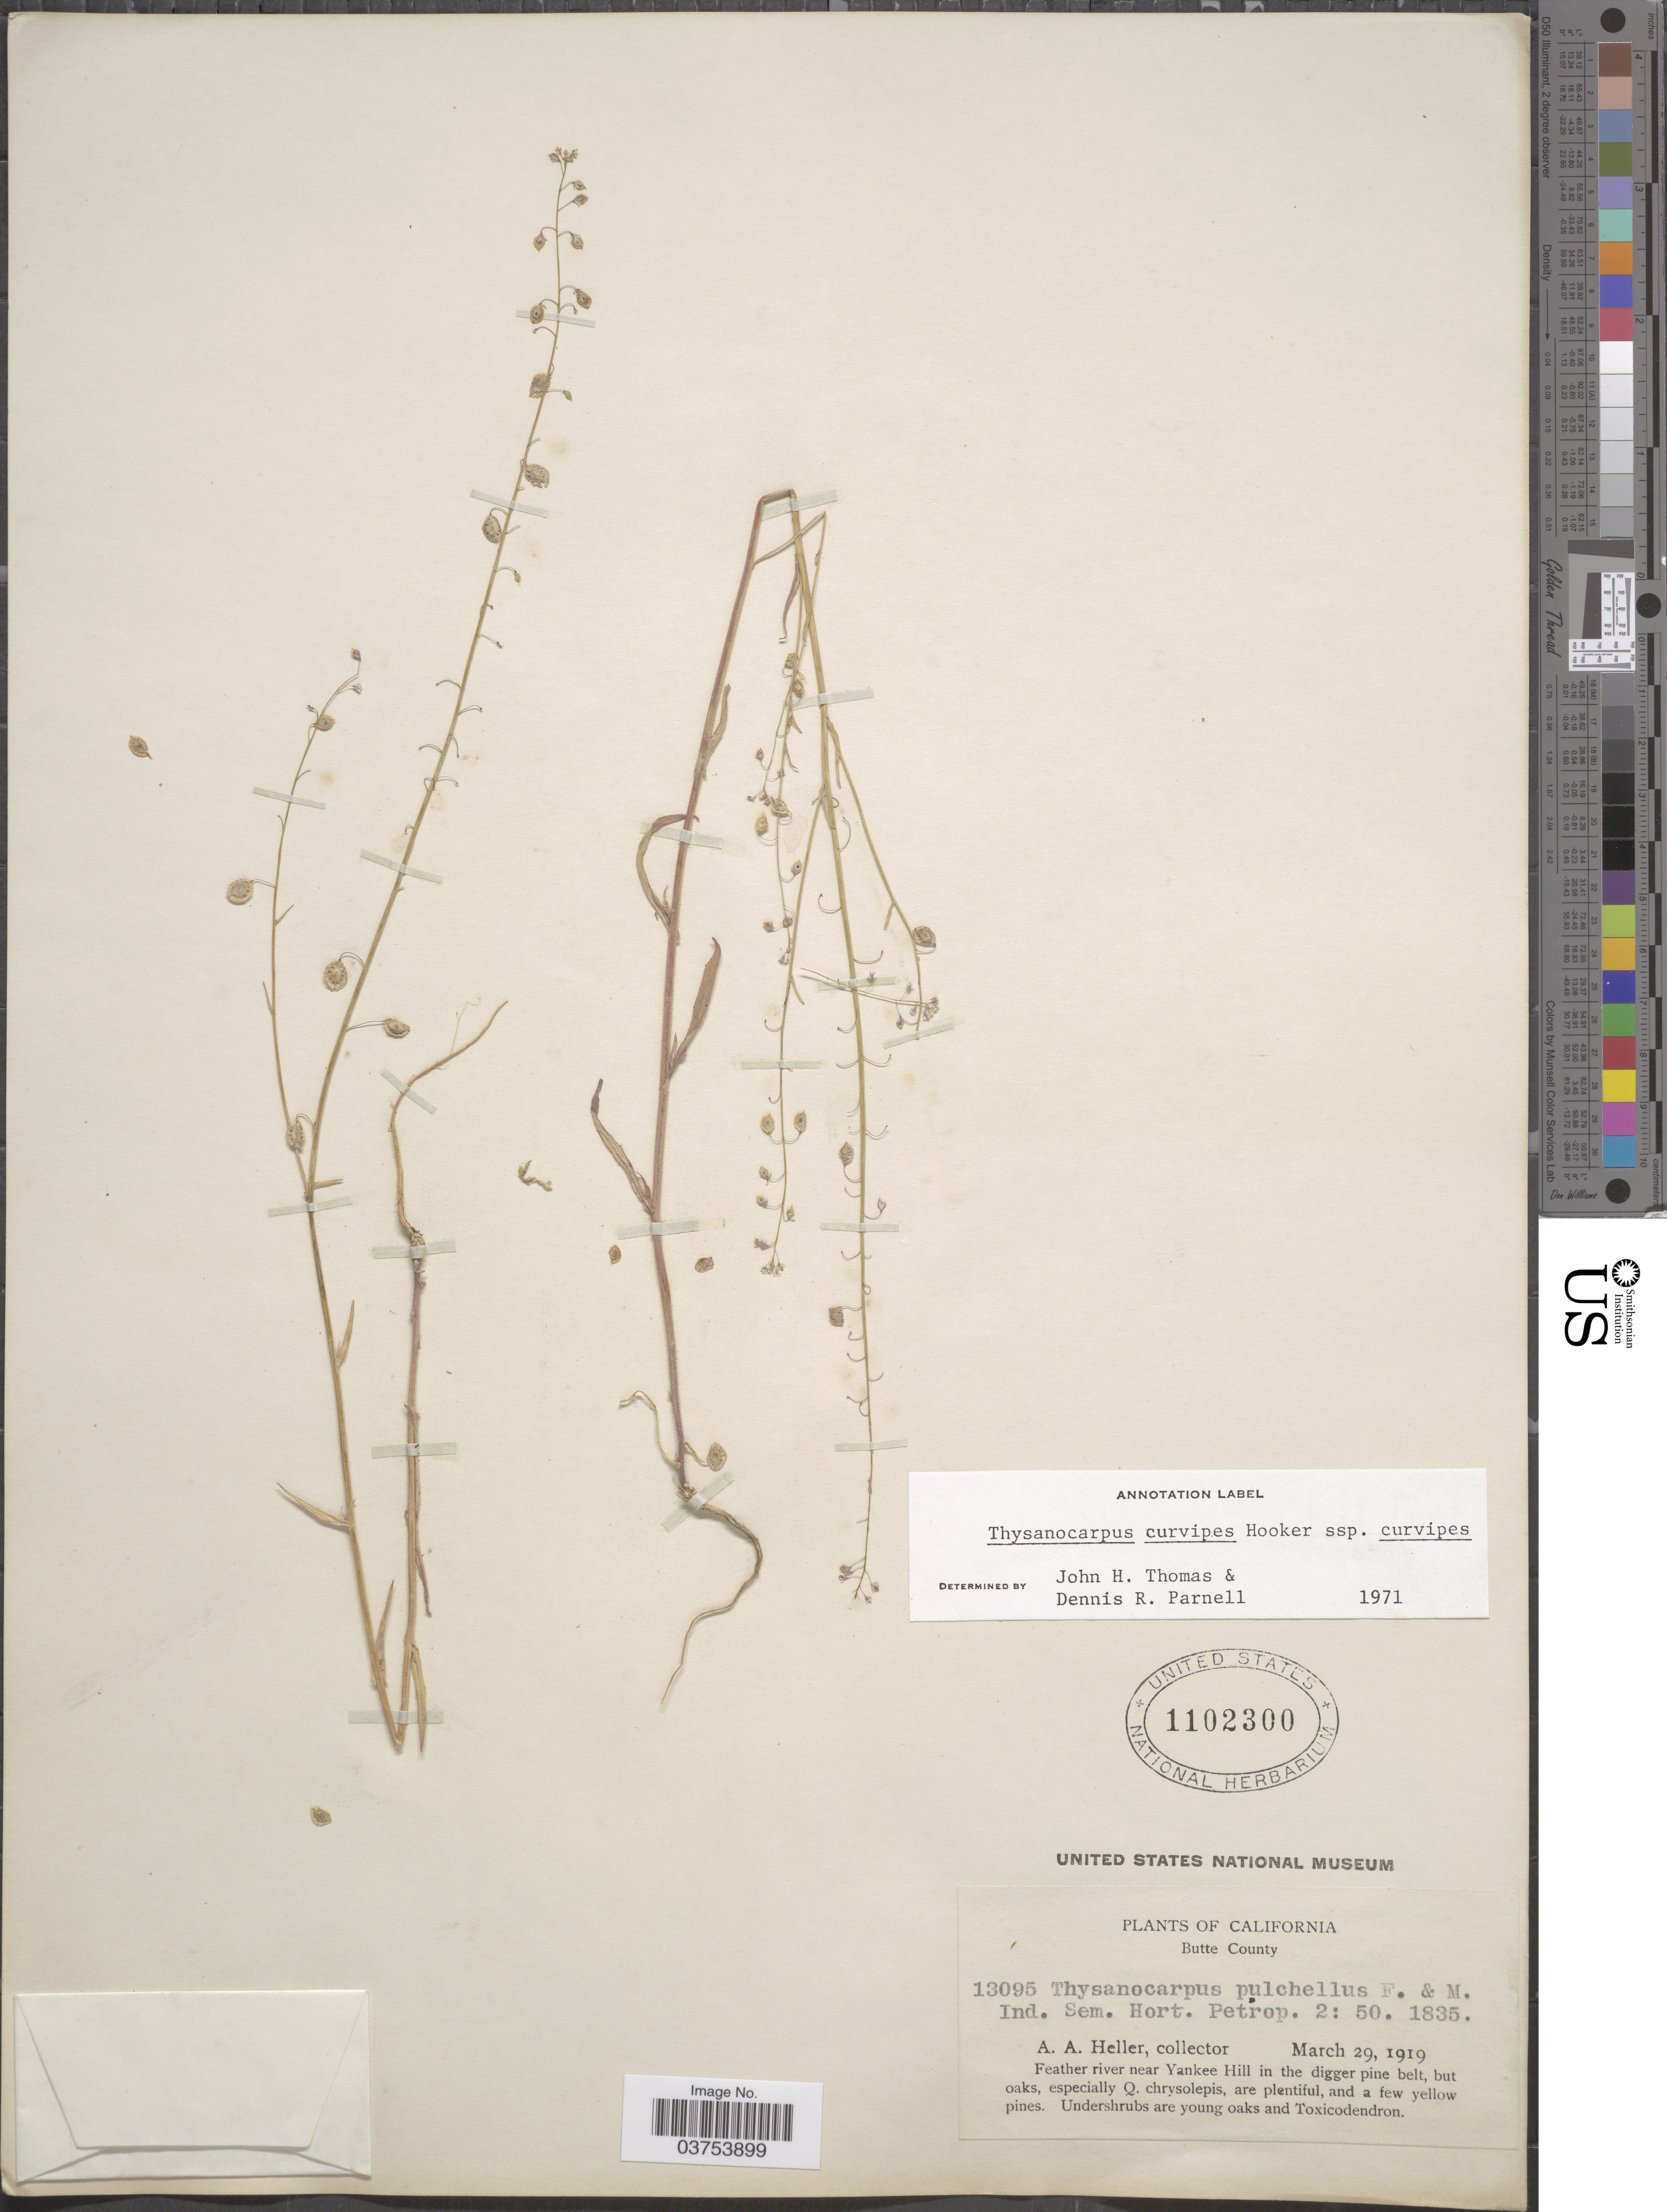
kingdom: Plantae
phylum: Tracheophyta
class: Magnoliopsida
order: Brassicales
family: Brassicaceae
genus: Thysanocarpus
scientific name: Thysanocarpus curvipes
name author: Hook.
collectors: A. A. Heller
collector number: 13095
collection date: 1919-03-29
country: United States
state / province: California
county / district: Butte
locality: Butte County. Feather river near Yankee Hill in the digger pine belt, but oaks.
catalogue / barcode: US 1102300